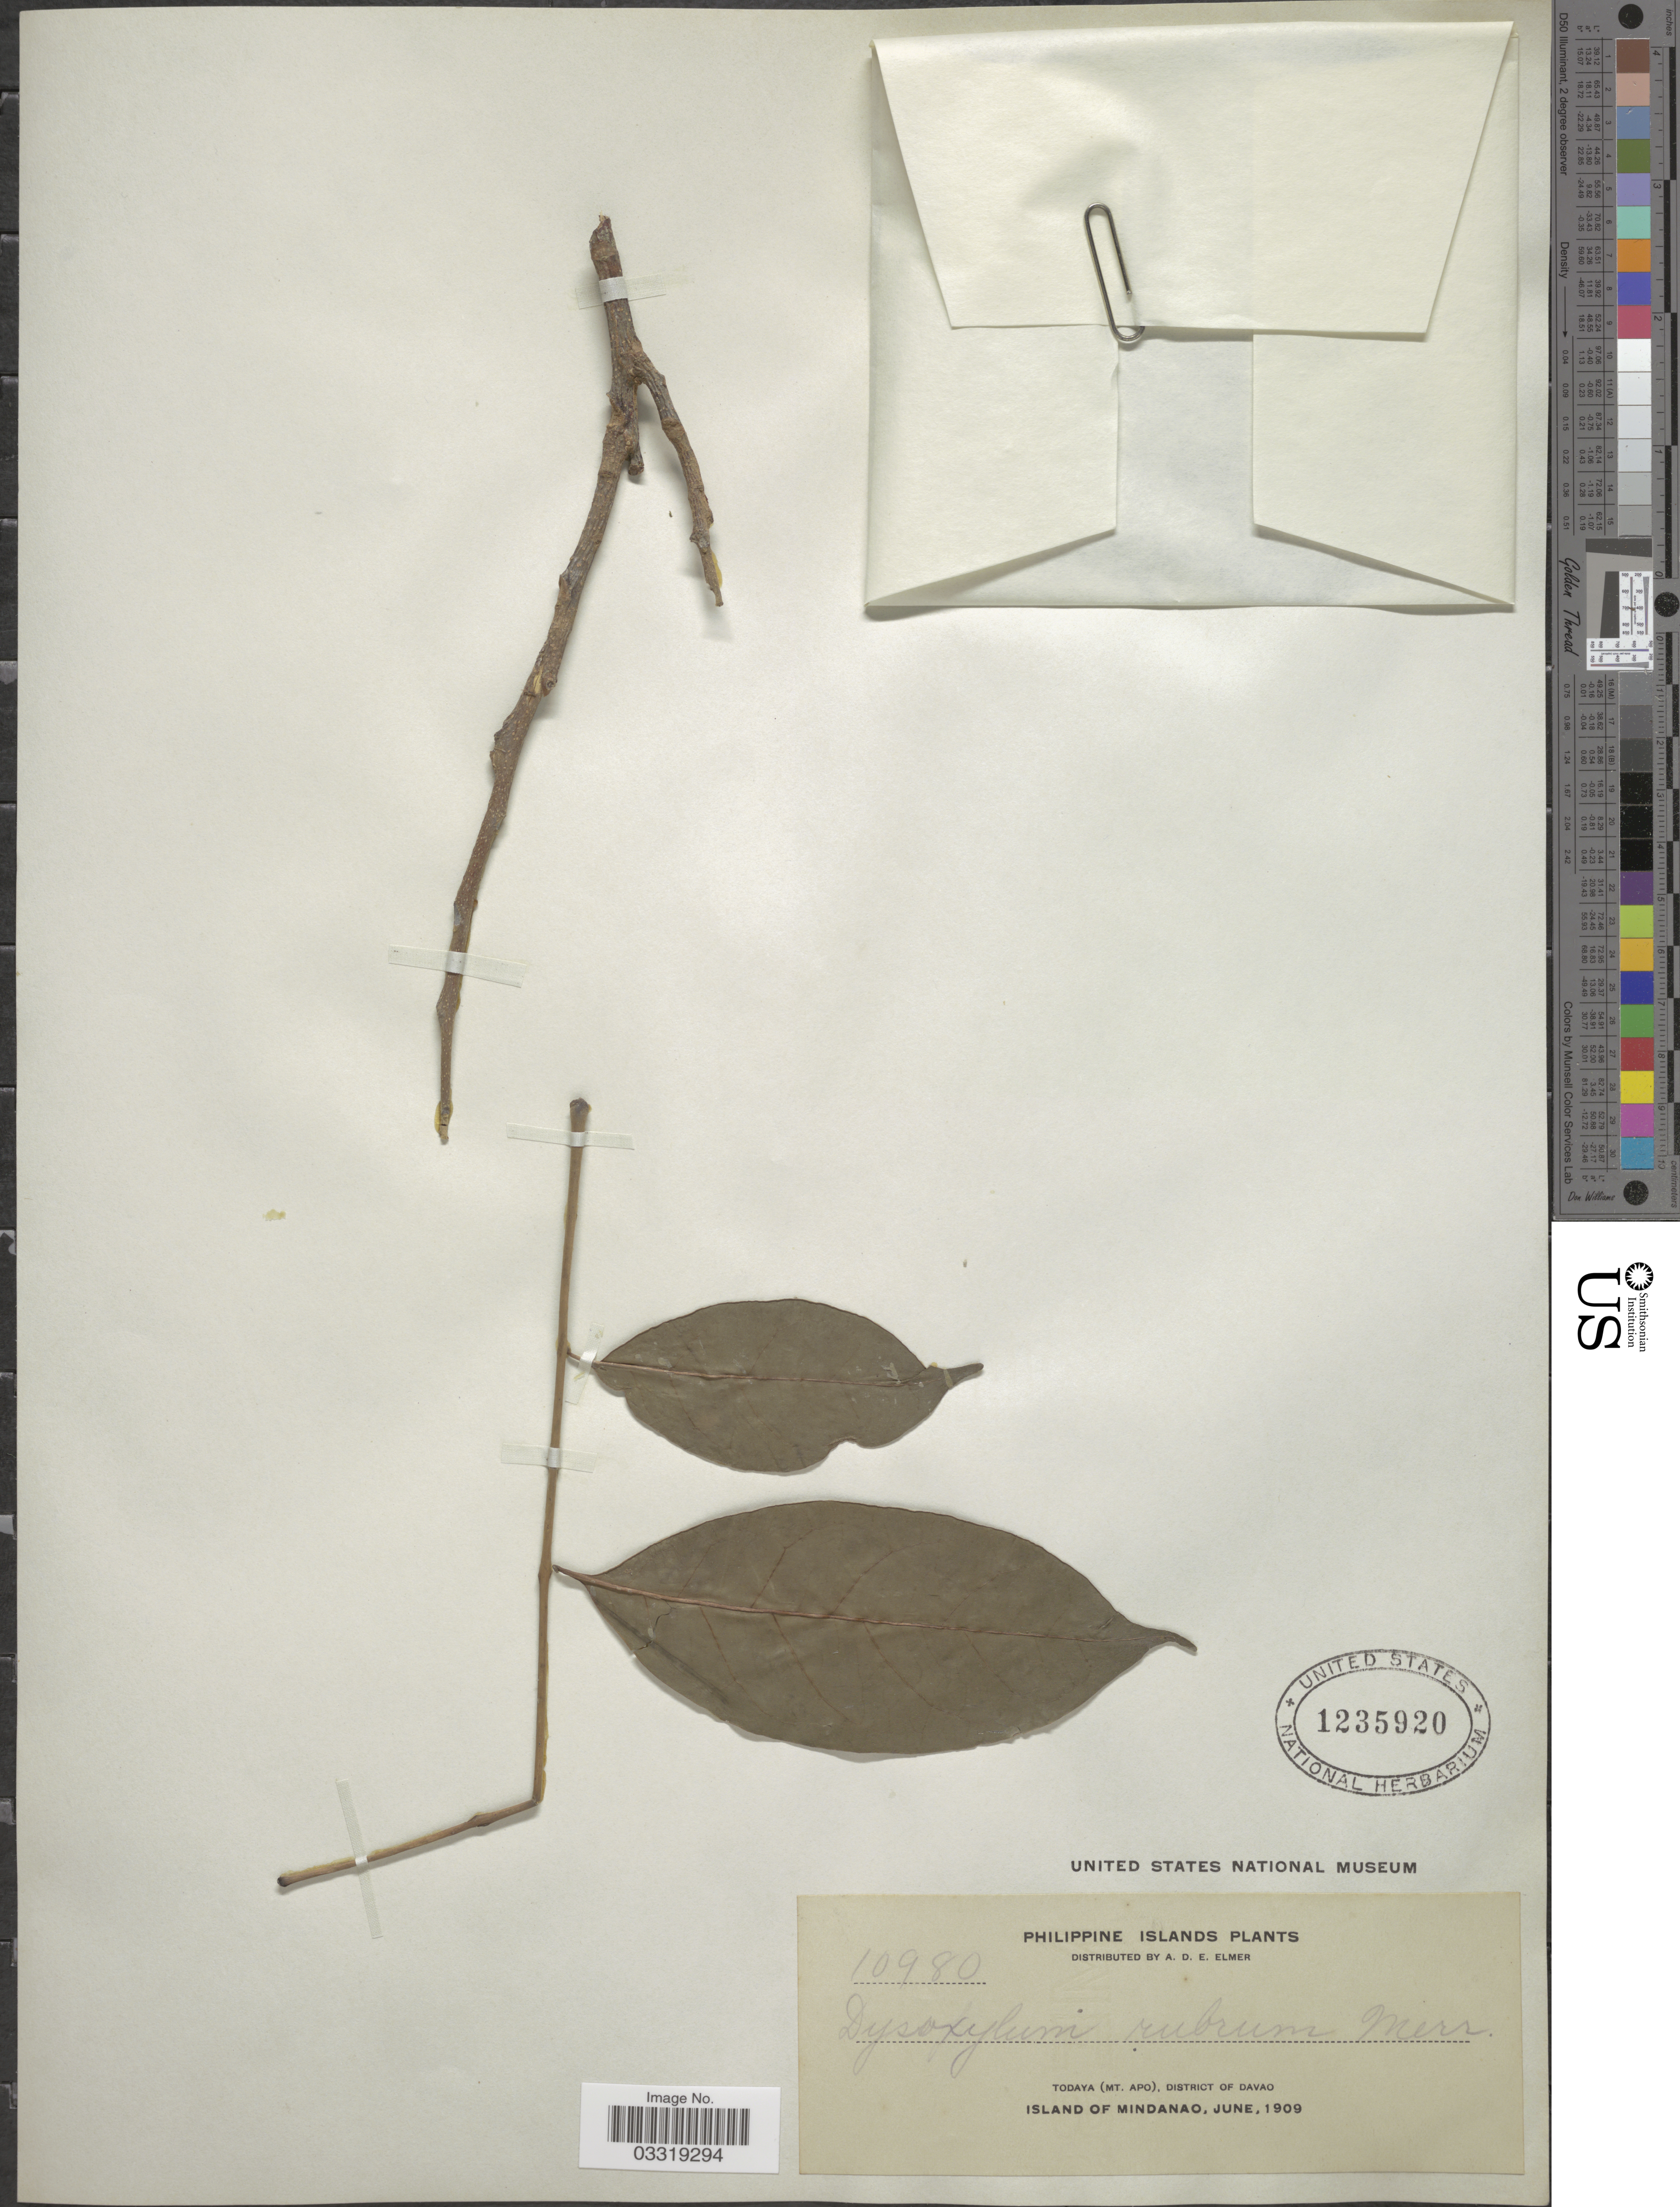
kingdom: Plantae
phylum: Tracheophyta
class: Magnoliopsida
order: Sapindales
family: Meliaceae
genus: Goniocheton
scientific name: Goniocheton arborescens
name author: Blume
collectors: A. D. E. Elmer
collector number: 10980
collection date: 1909-06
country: Philippines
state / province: Davao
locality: Todaya (Mt. Apo), District of Davao. Island of Mindanao.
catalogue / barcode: US 1235920